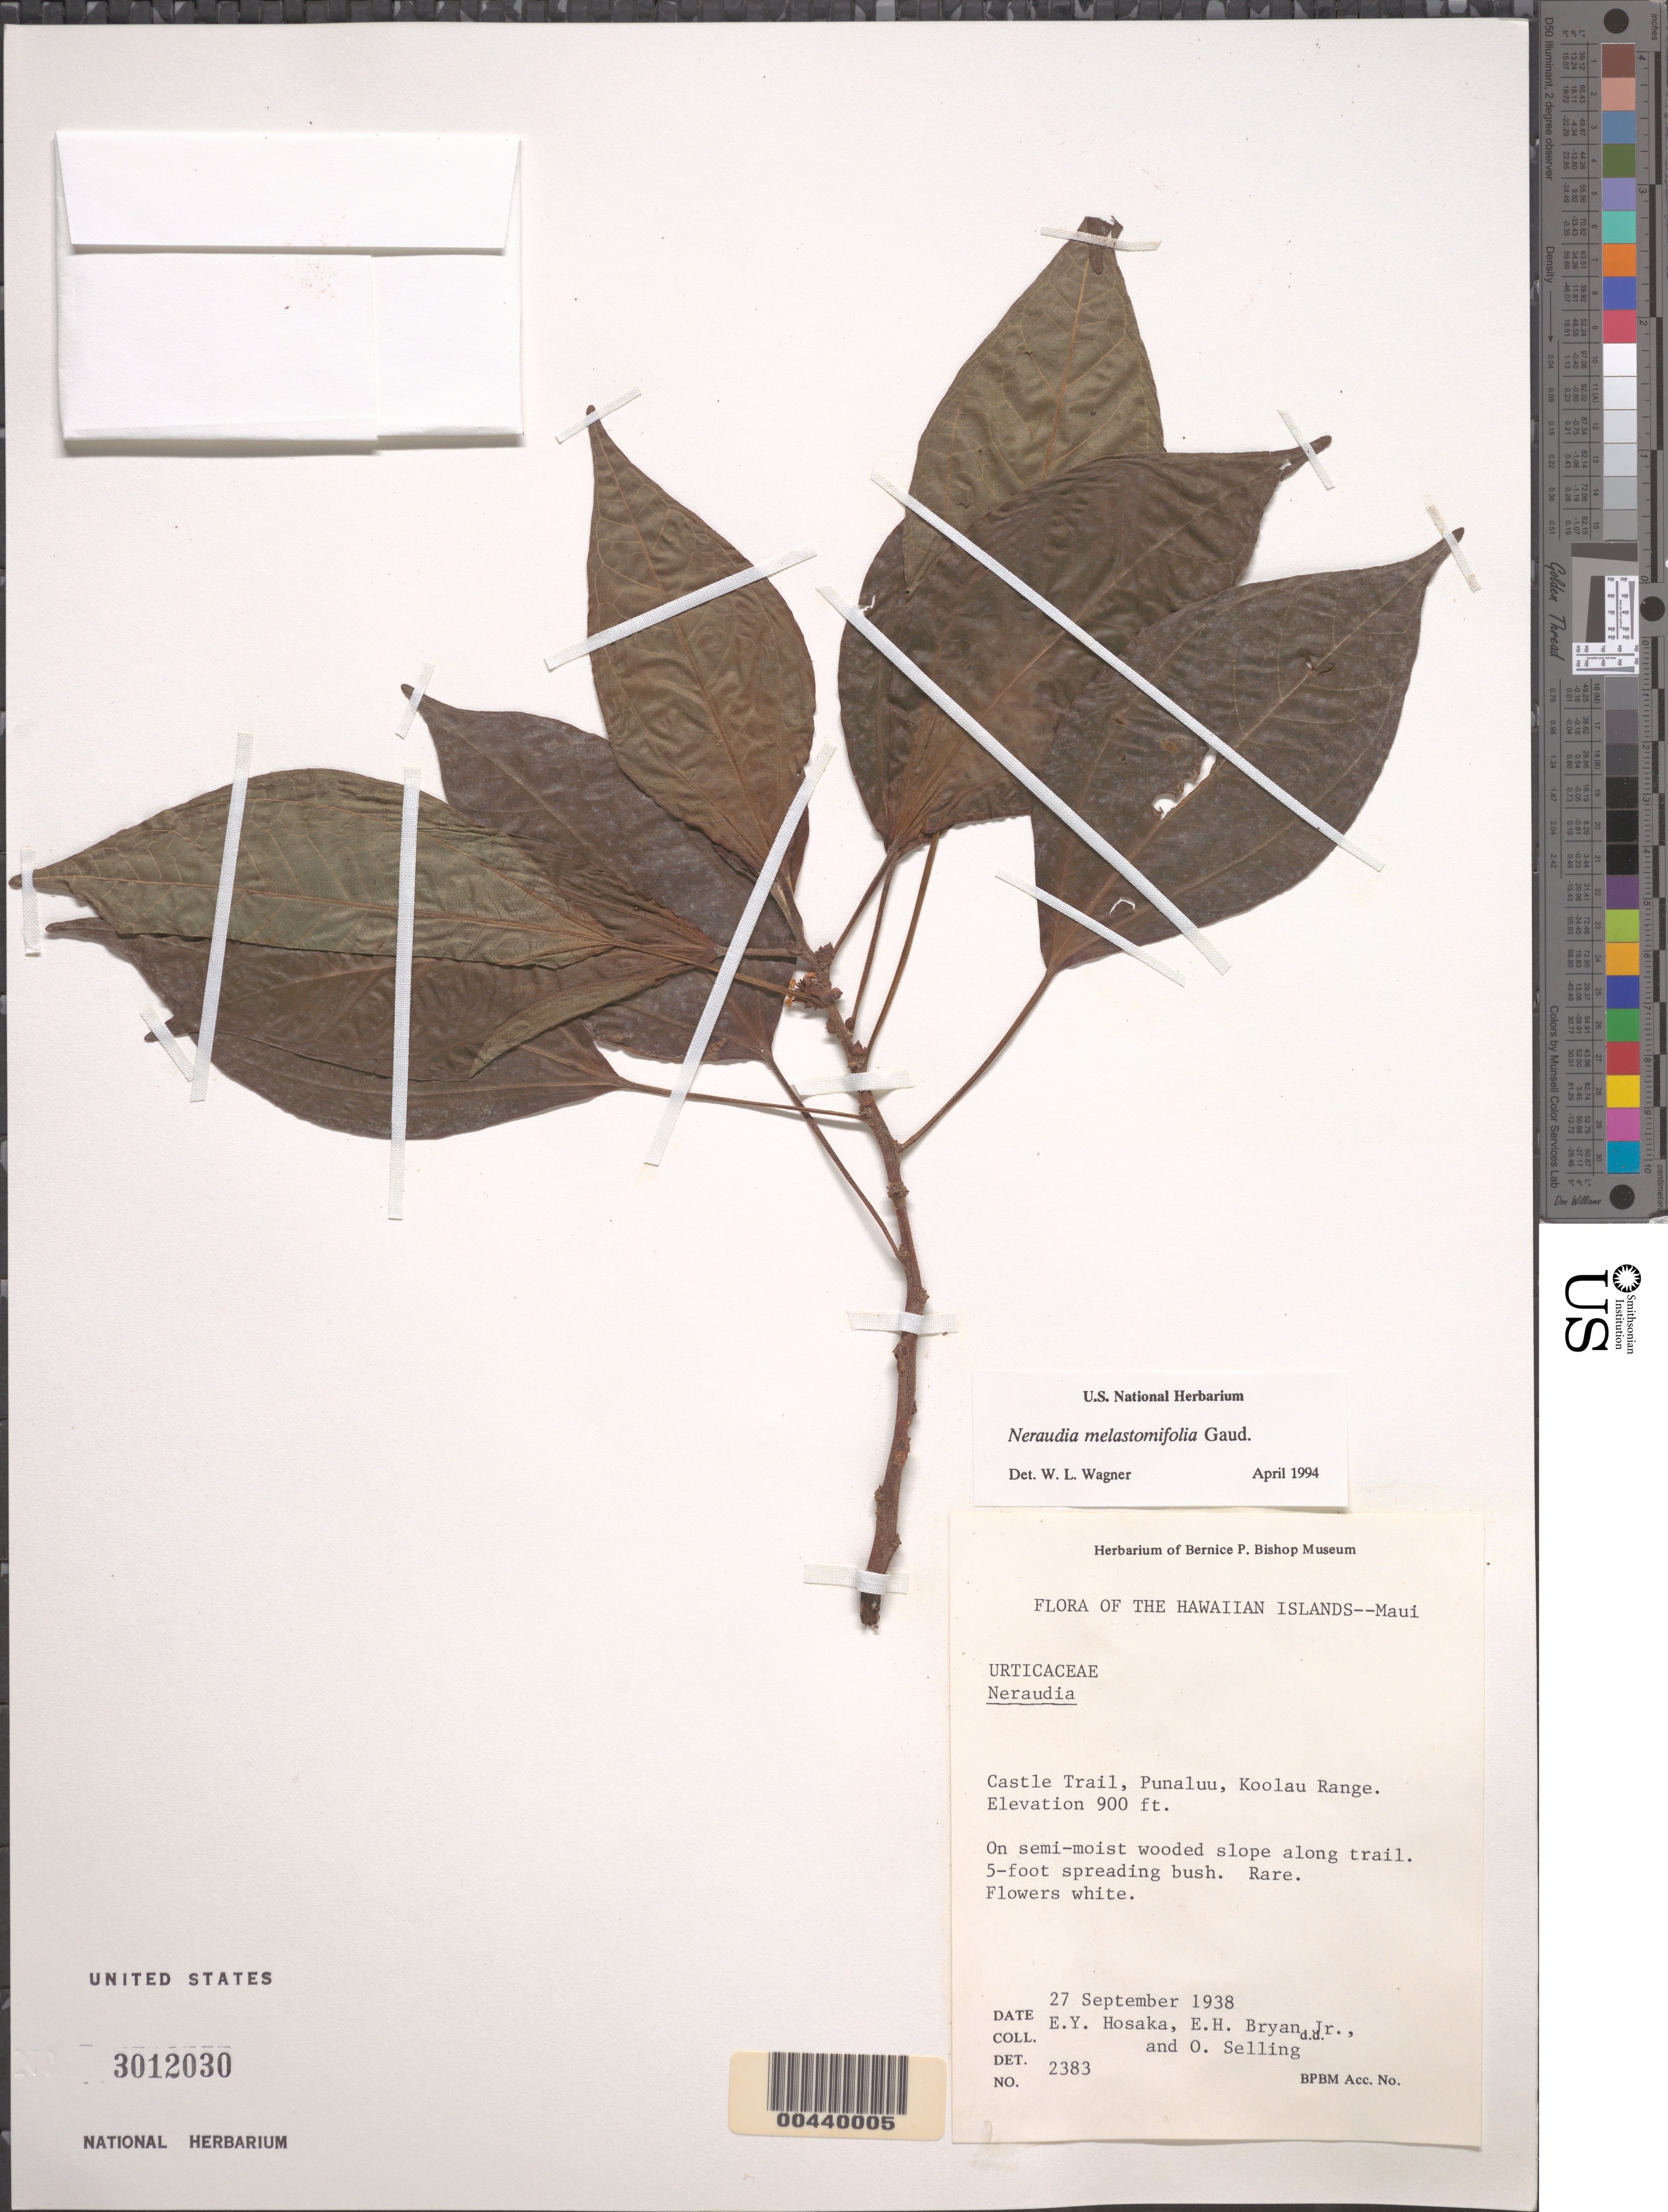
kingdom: Plantae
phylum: Tracheophyta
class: Magnoliopsida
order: Rosales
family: Urticaceae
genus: Neraudia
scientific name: Neraudia melastomifolia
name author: Gaudich.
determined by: Wagner, W. L., (BOT), Smithsonian Institution - National Museum of Natural History (UNITED STATES)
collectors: E. Y. Hosaka, J. Bryan & O. Selling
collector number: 2383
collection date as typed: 27 Sep 1938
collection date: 1938-09-27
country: United States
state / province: Hawaii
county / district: Kauai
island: Kaua'i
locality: Castle Trail, Punaluu, Koolau Range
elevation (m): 274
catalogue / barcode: US 3012030